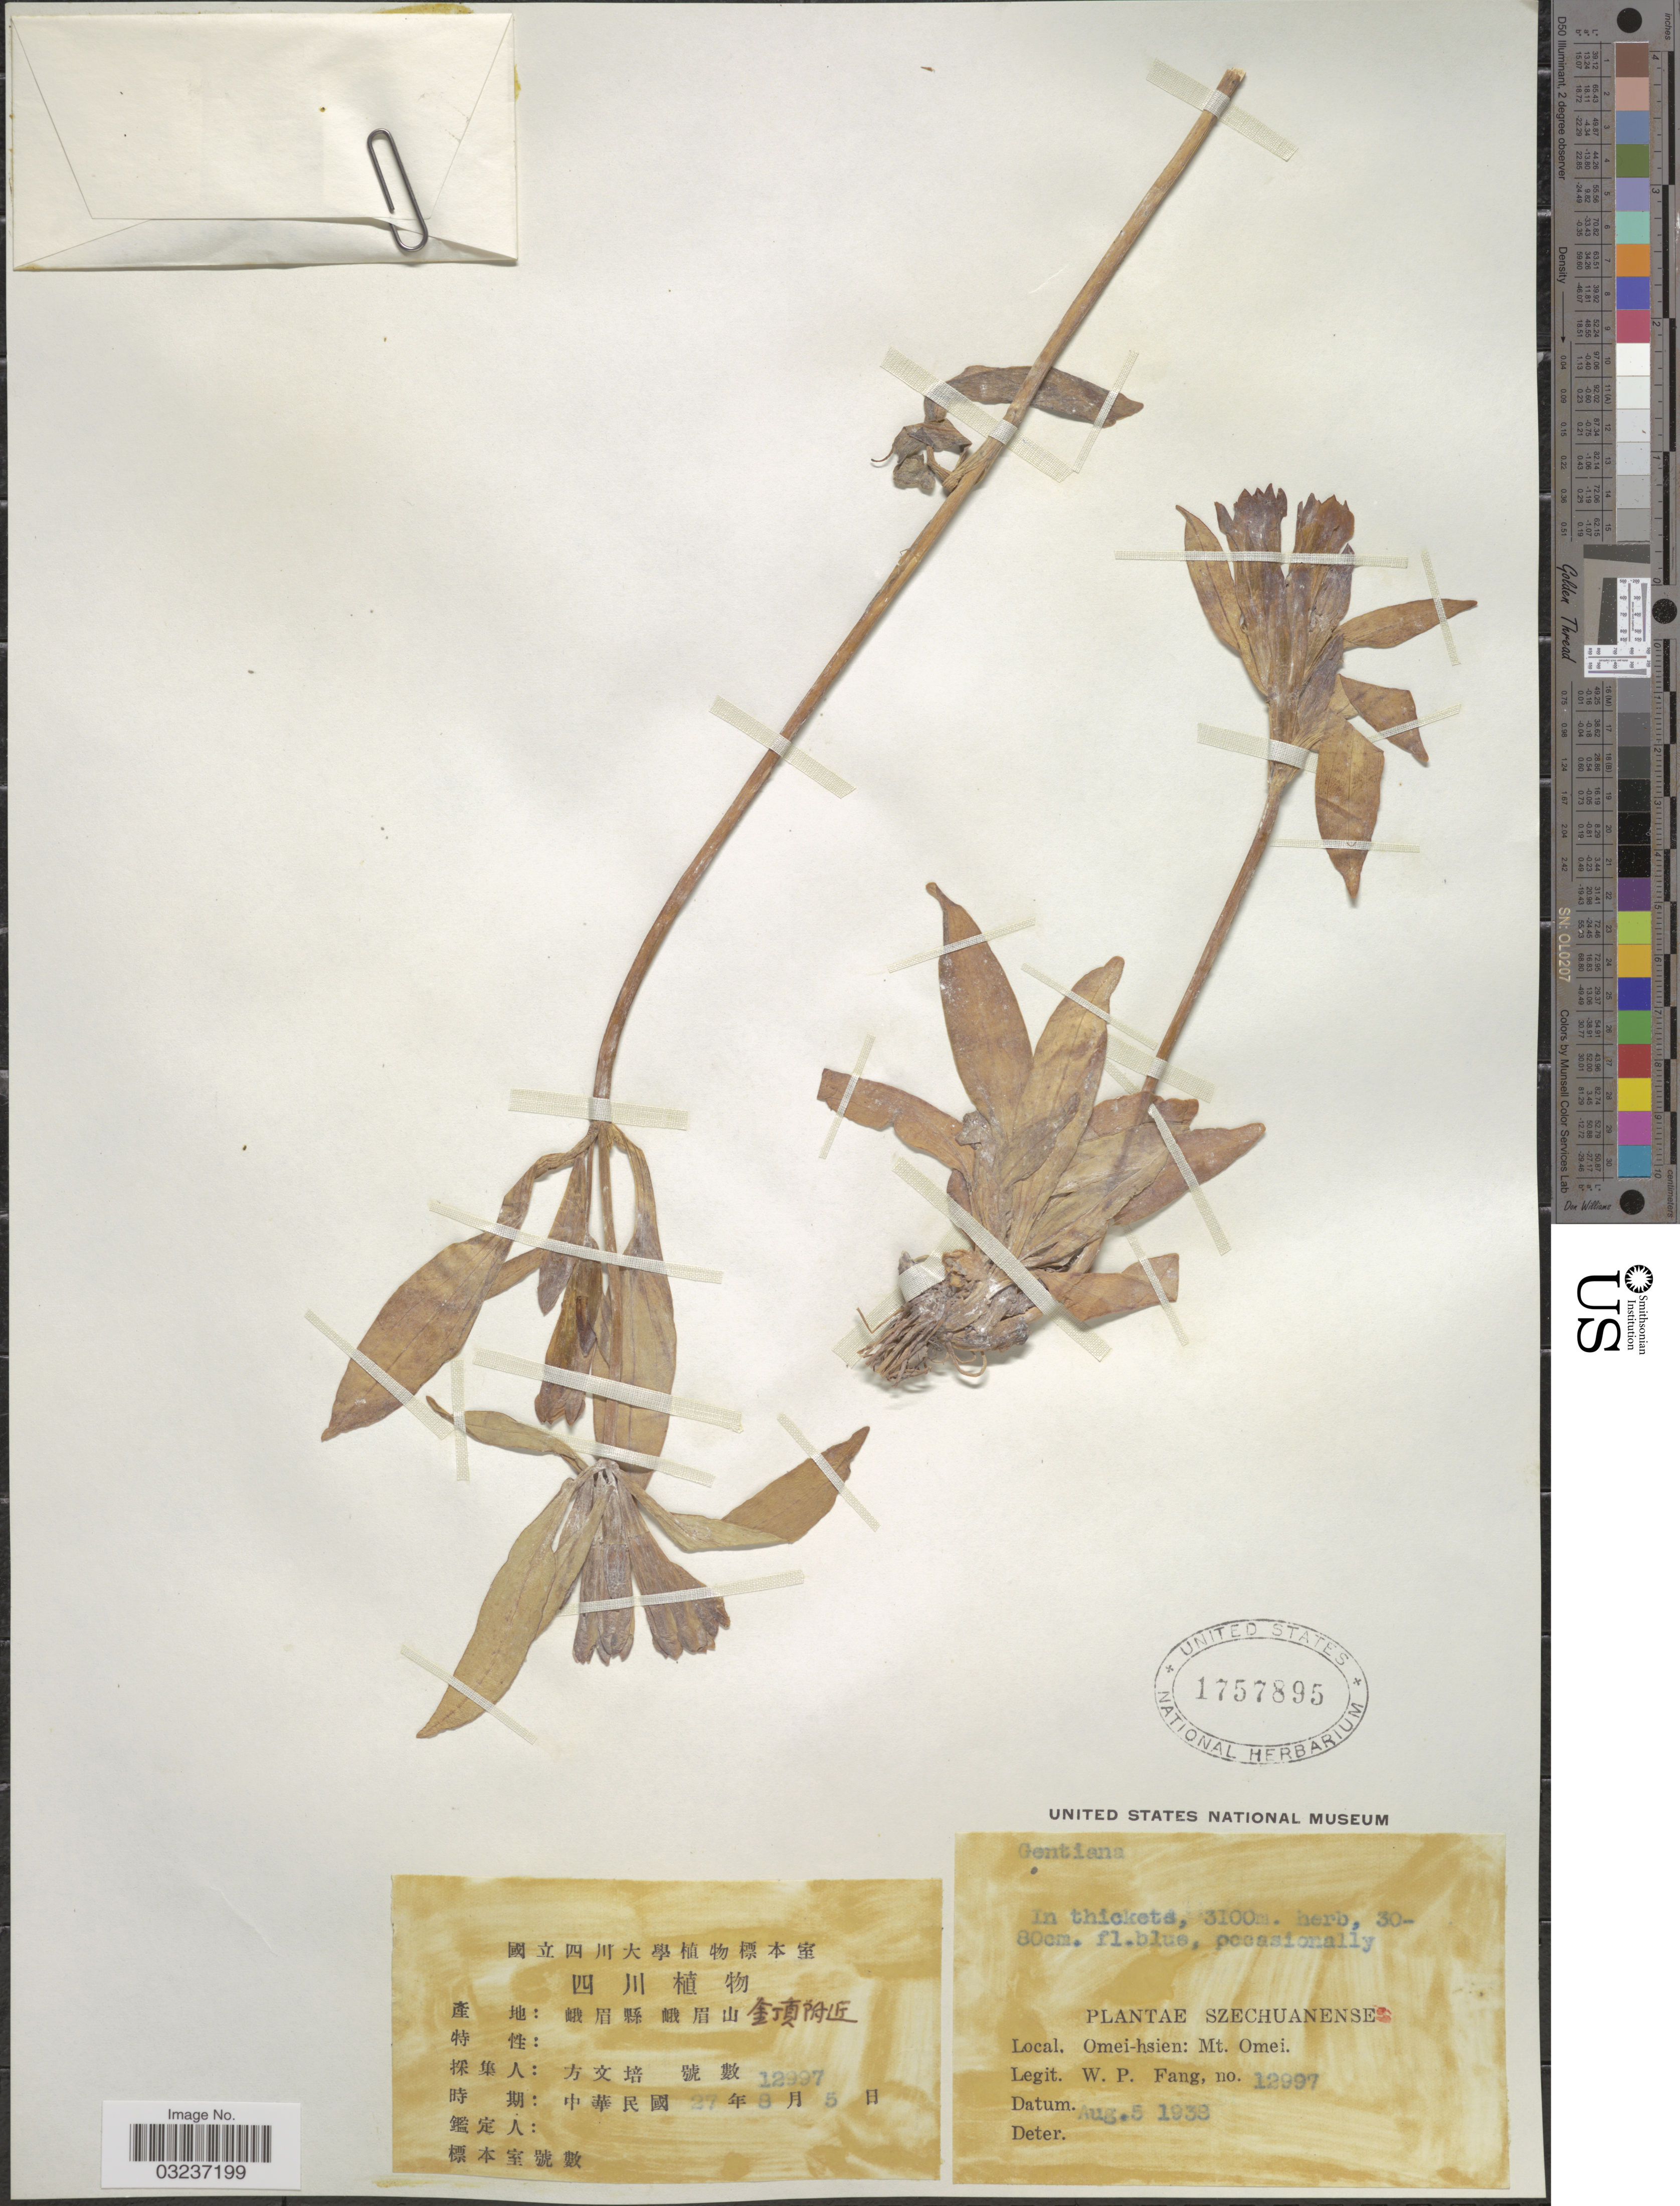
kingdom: Plantae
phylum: Tracheophyta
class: Magnoliopsida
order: Gentianales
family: Gentianaceae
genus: Gentiana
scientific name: Gentiana sp.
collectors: W. P. Fang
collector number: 12997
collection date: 1938-08-05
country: China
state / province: Sichuan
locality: Szechuanense. Omei-hsien: Mt. Omei.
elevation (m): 3100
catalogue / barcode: US 1757895